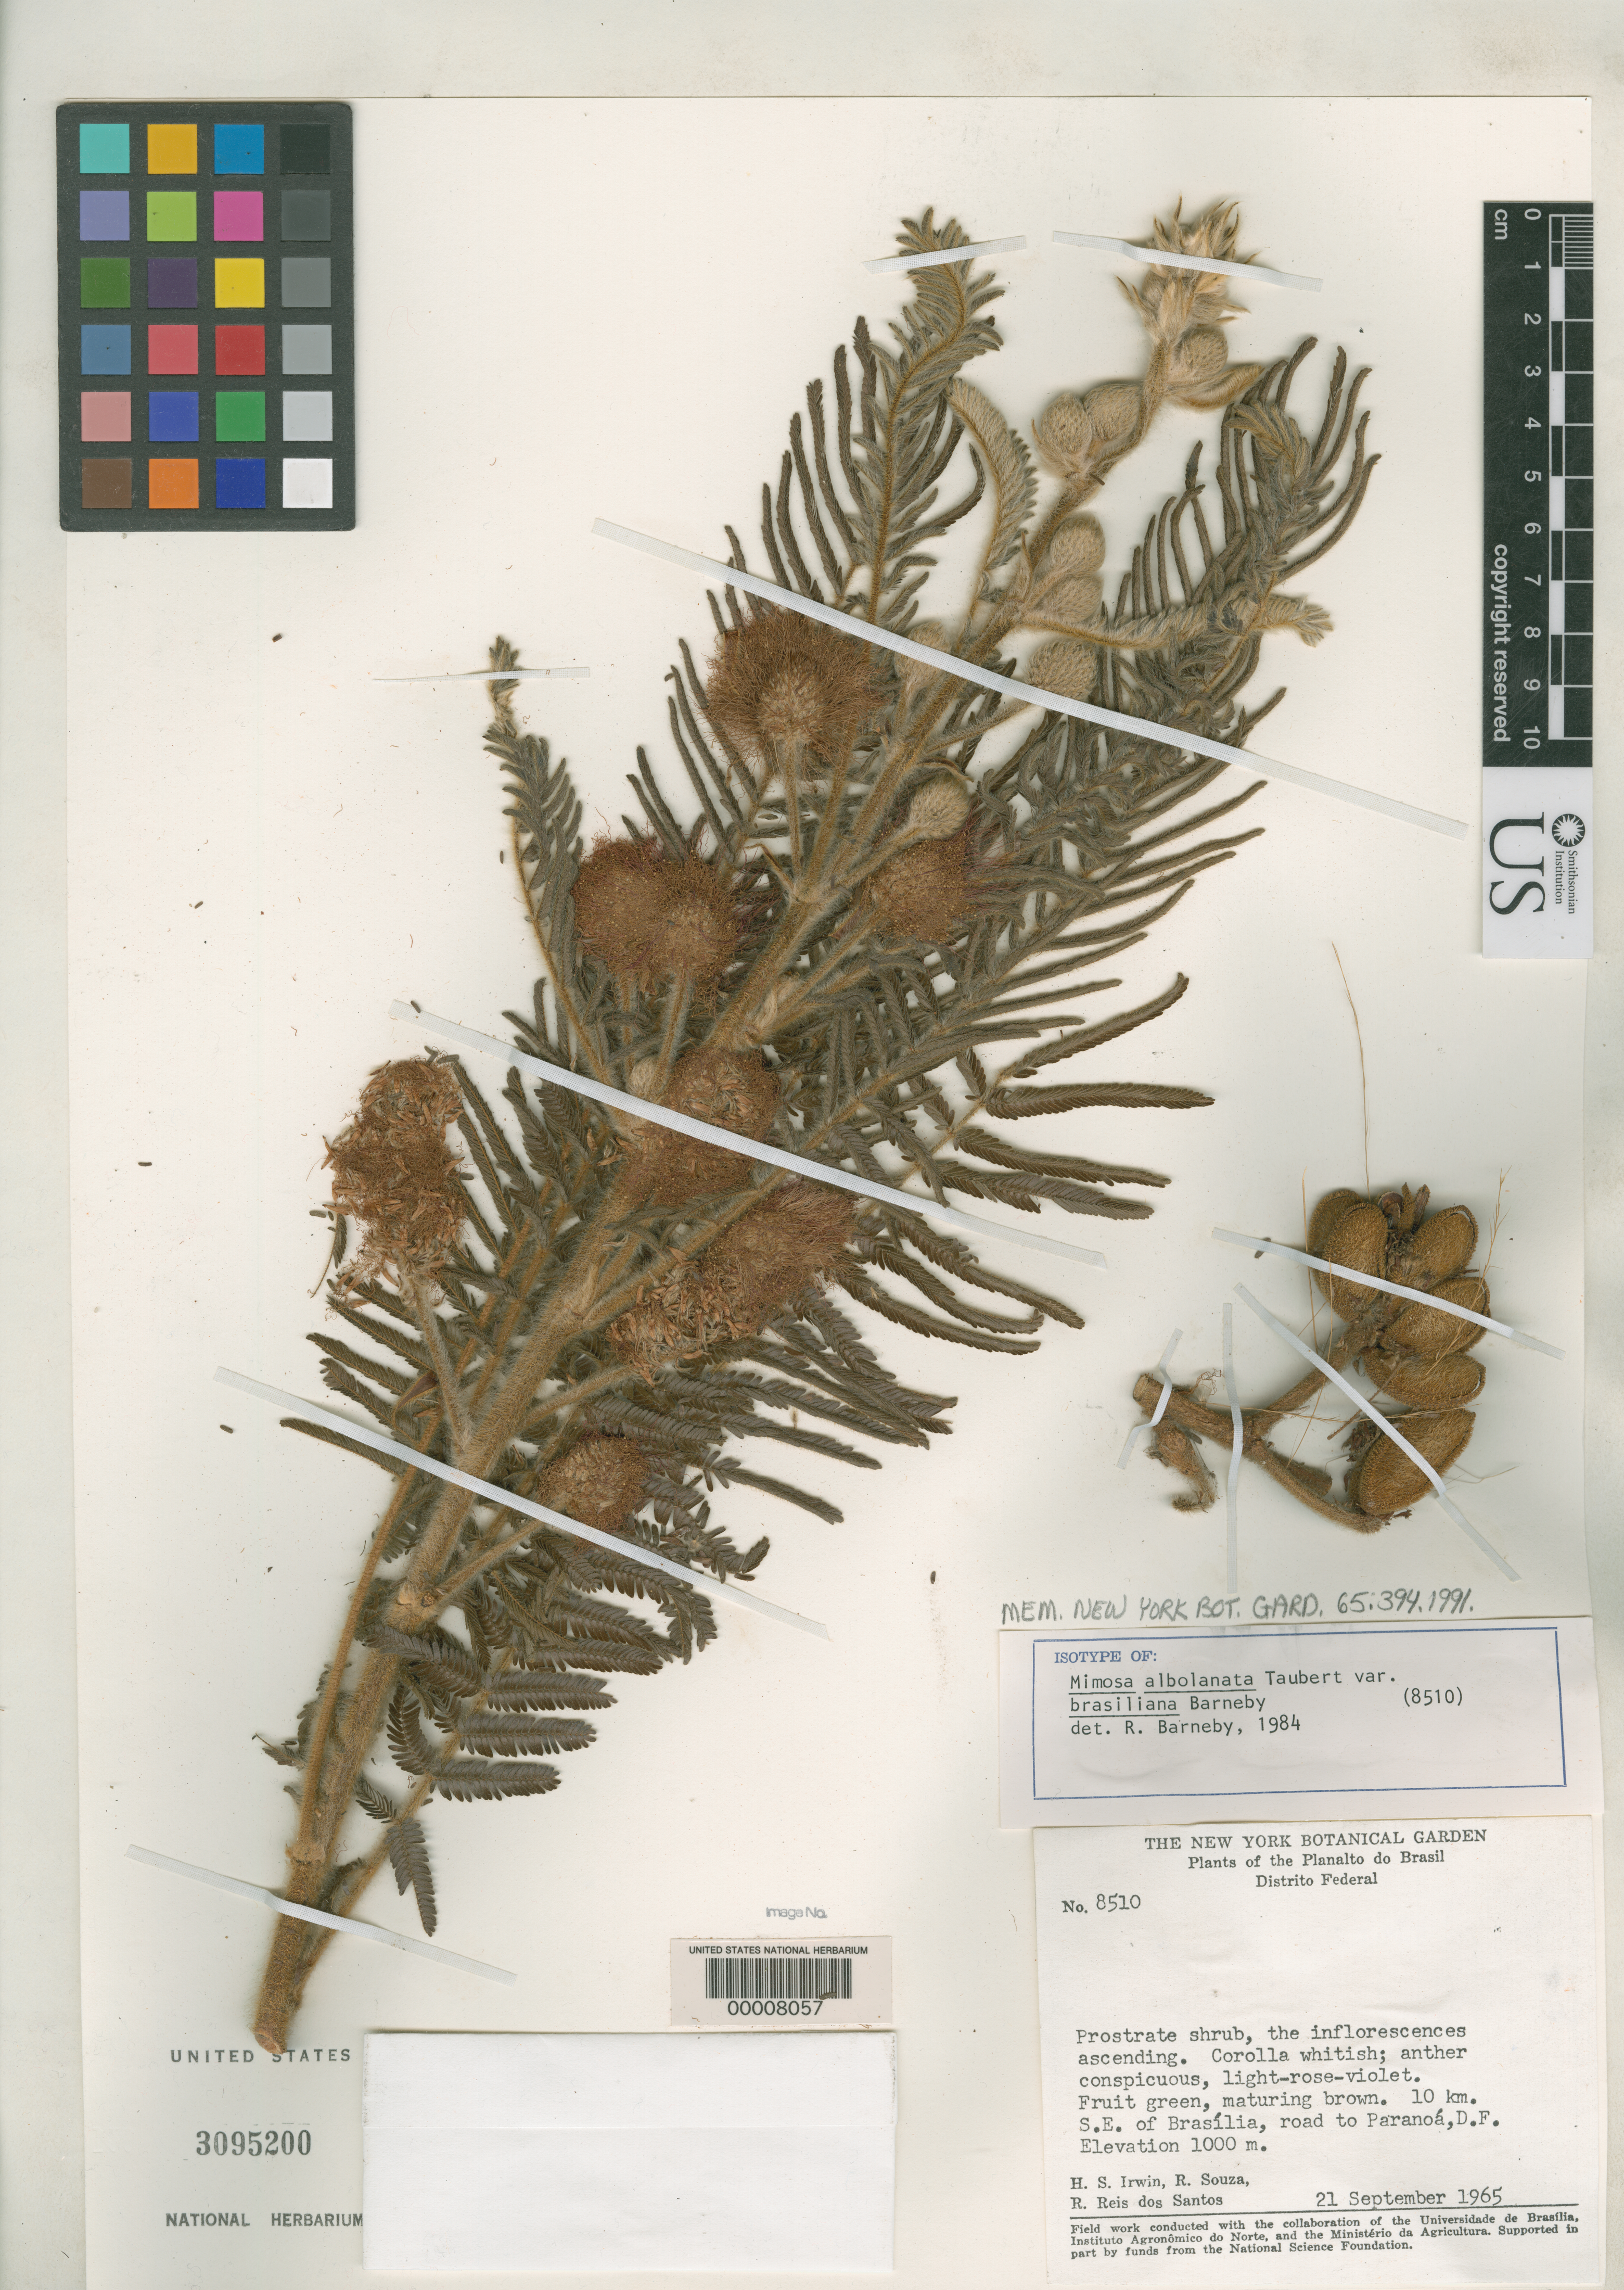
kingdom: Plantae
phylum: Tracheophyta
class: Magnoliopsida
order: Fabales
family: Fabaceae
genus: Mimosa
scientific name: Mimosa albolanata var. brasiliana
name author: Barneby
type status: Isotype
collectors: H. Irwin, R. Souza & R. G. P. Santos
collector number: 8510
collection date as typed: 21 Sep 1965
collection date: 1965-09-21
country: Brazil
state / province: Distrito Federal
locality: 10 km SE of Brasilia, road to Paranoa.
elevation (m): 1000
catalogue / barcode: US 3095200